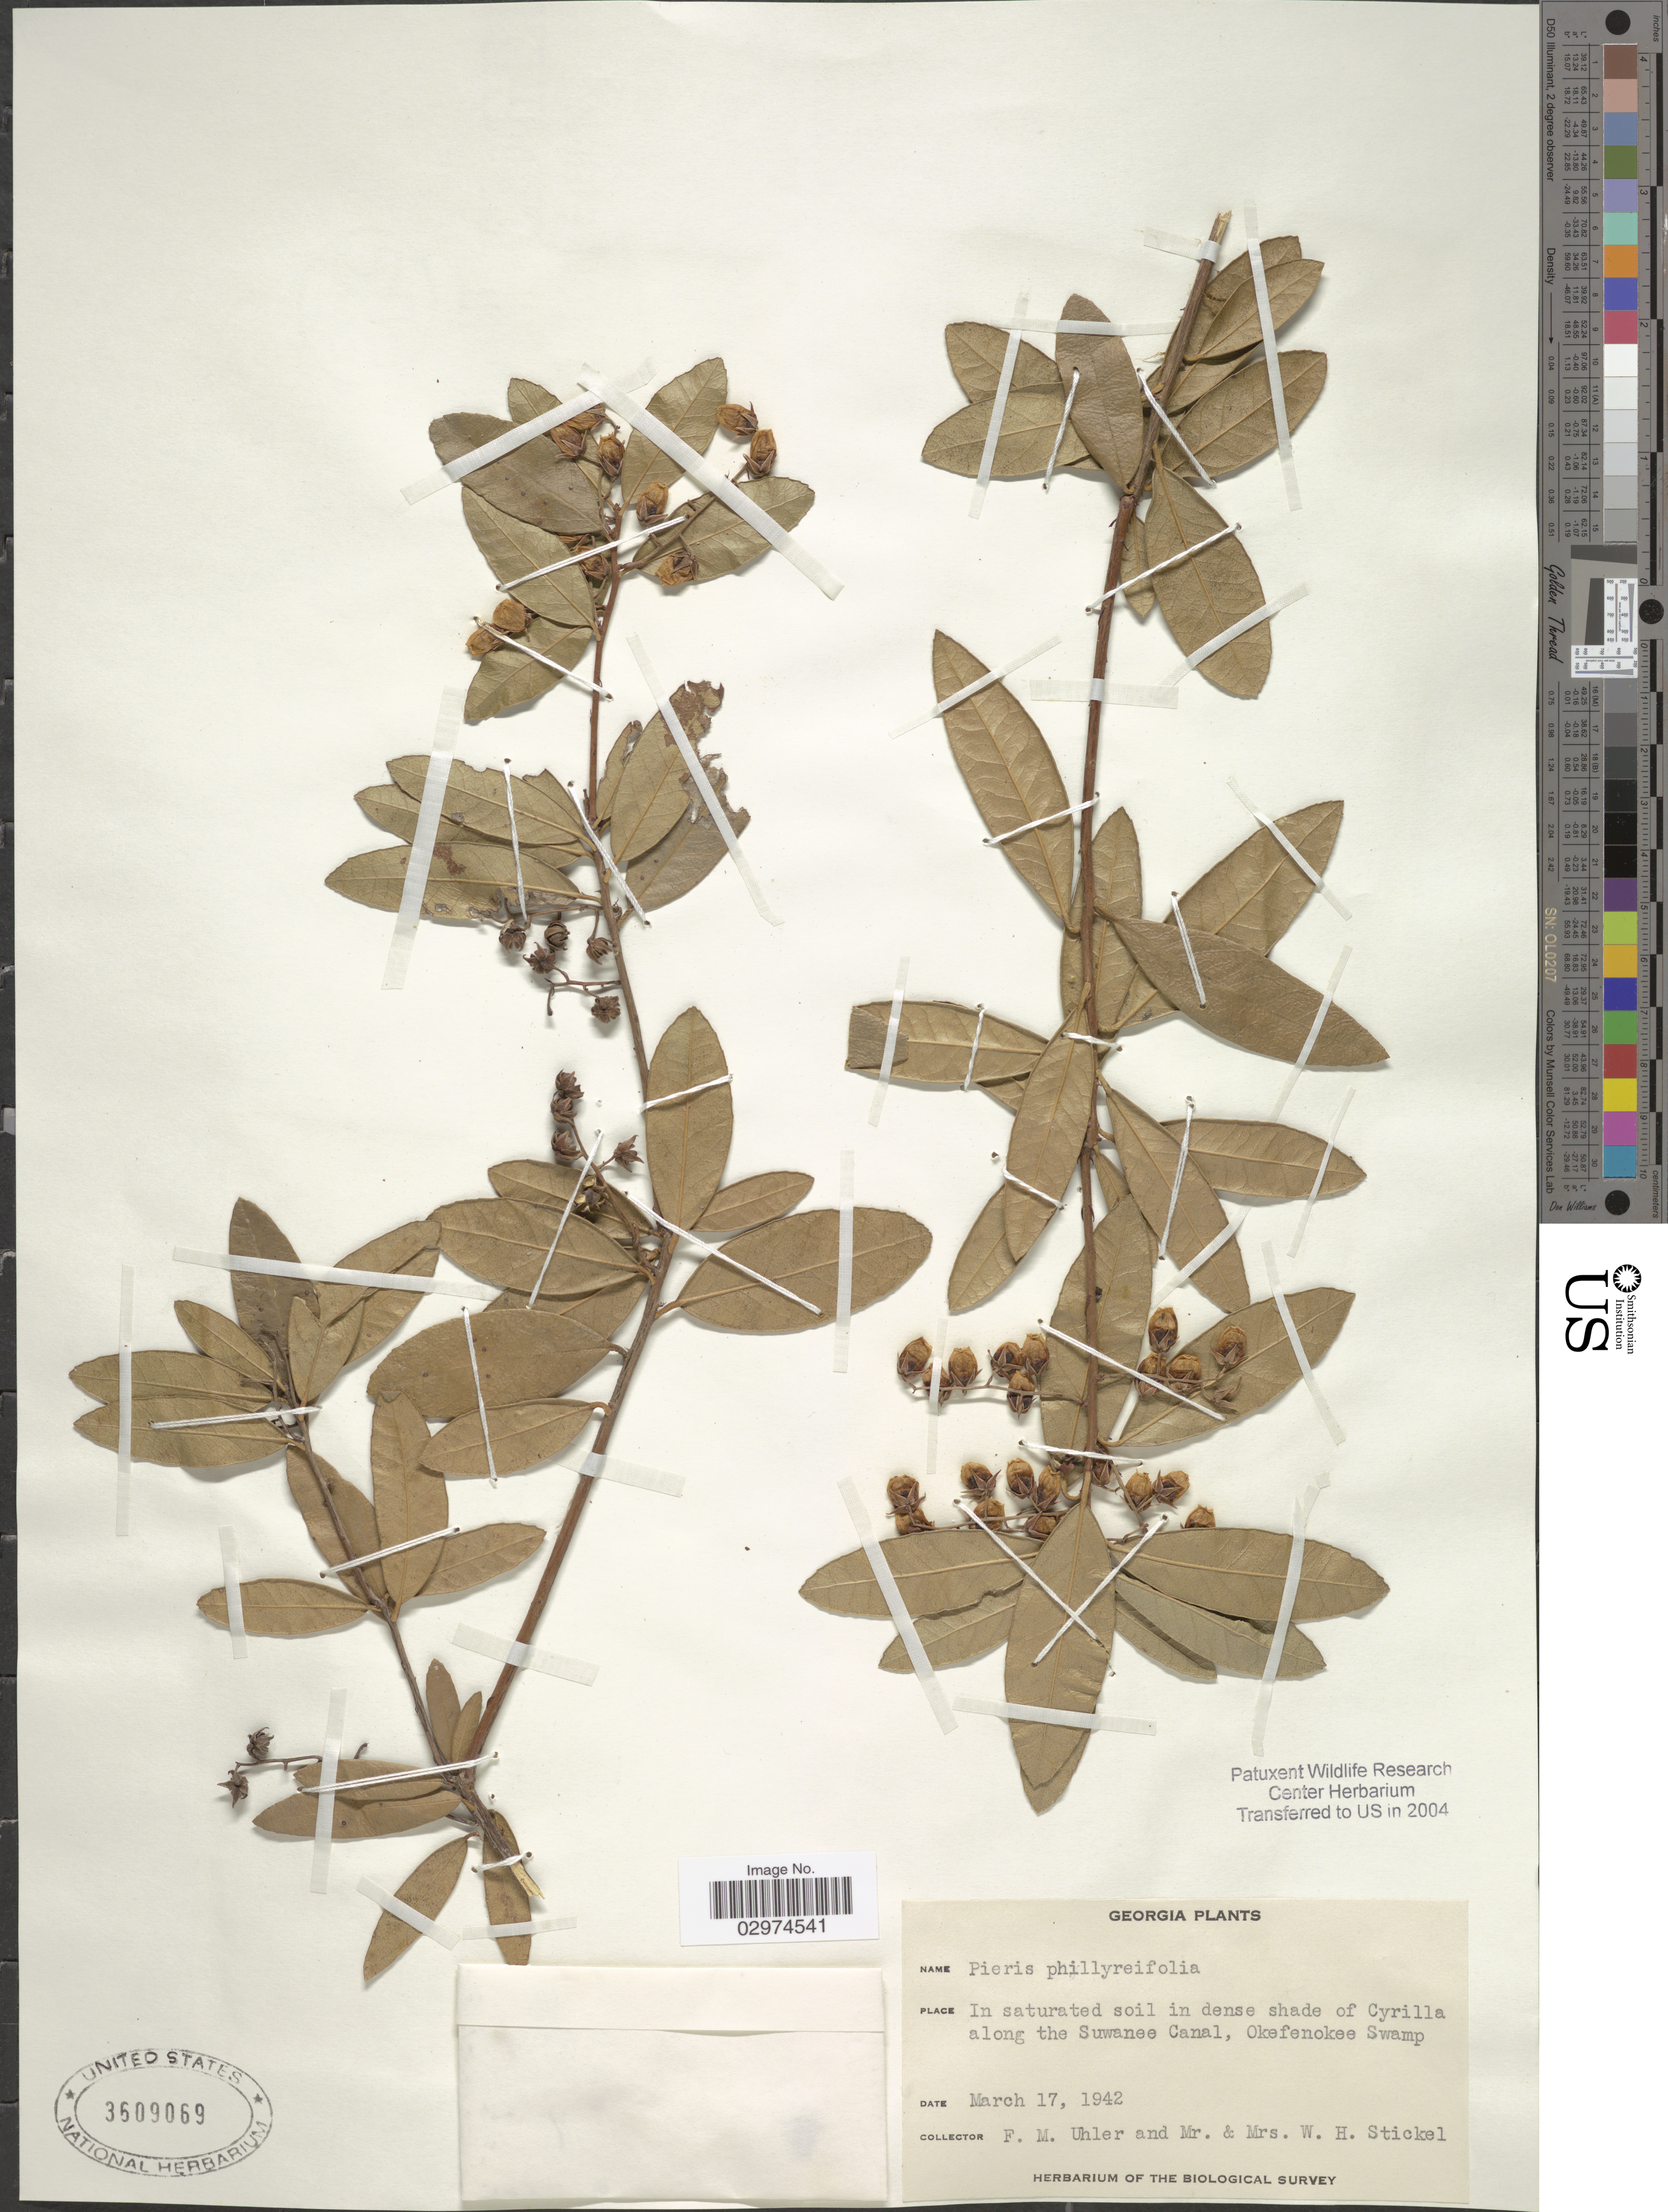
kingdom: Plantae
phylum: Tracheophyta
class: Magnoliopsida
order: Ericales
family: Ericaceae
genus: Pieris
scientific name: Pieris phillyreifolia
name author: (Hook.) DC.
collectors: F. M. Uhler, W. Stickel & W. Stickel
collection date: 1942-03-17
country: United States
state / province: Georgia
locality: Along the Suwannee Canal, Okefenokee Swamp.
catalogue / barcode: US 3609069